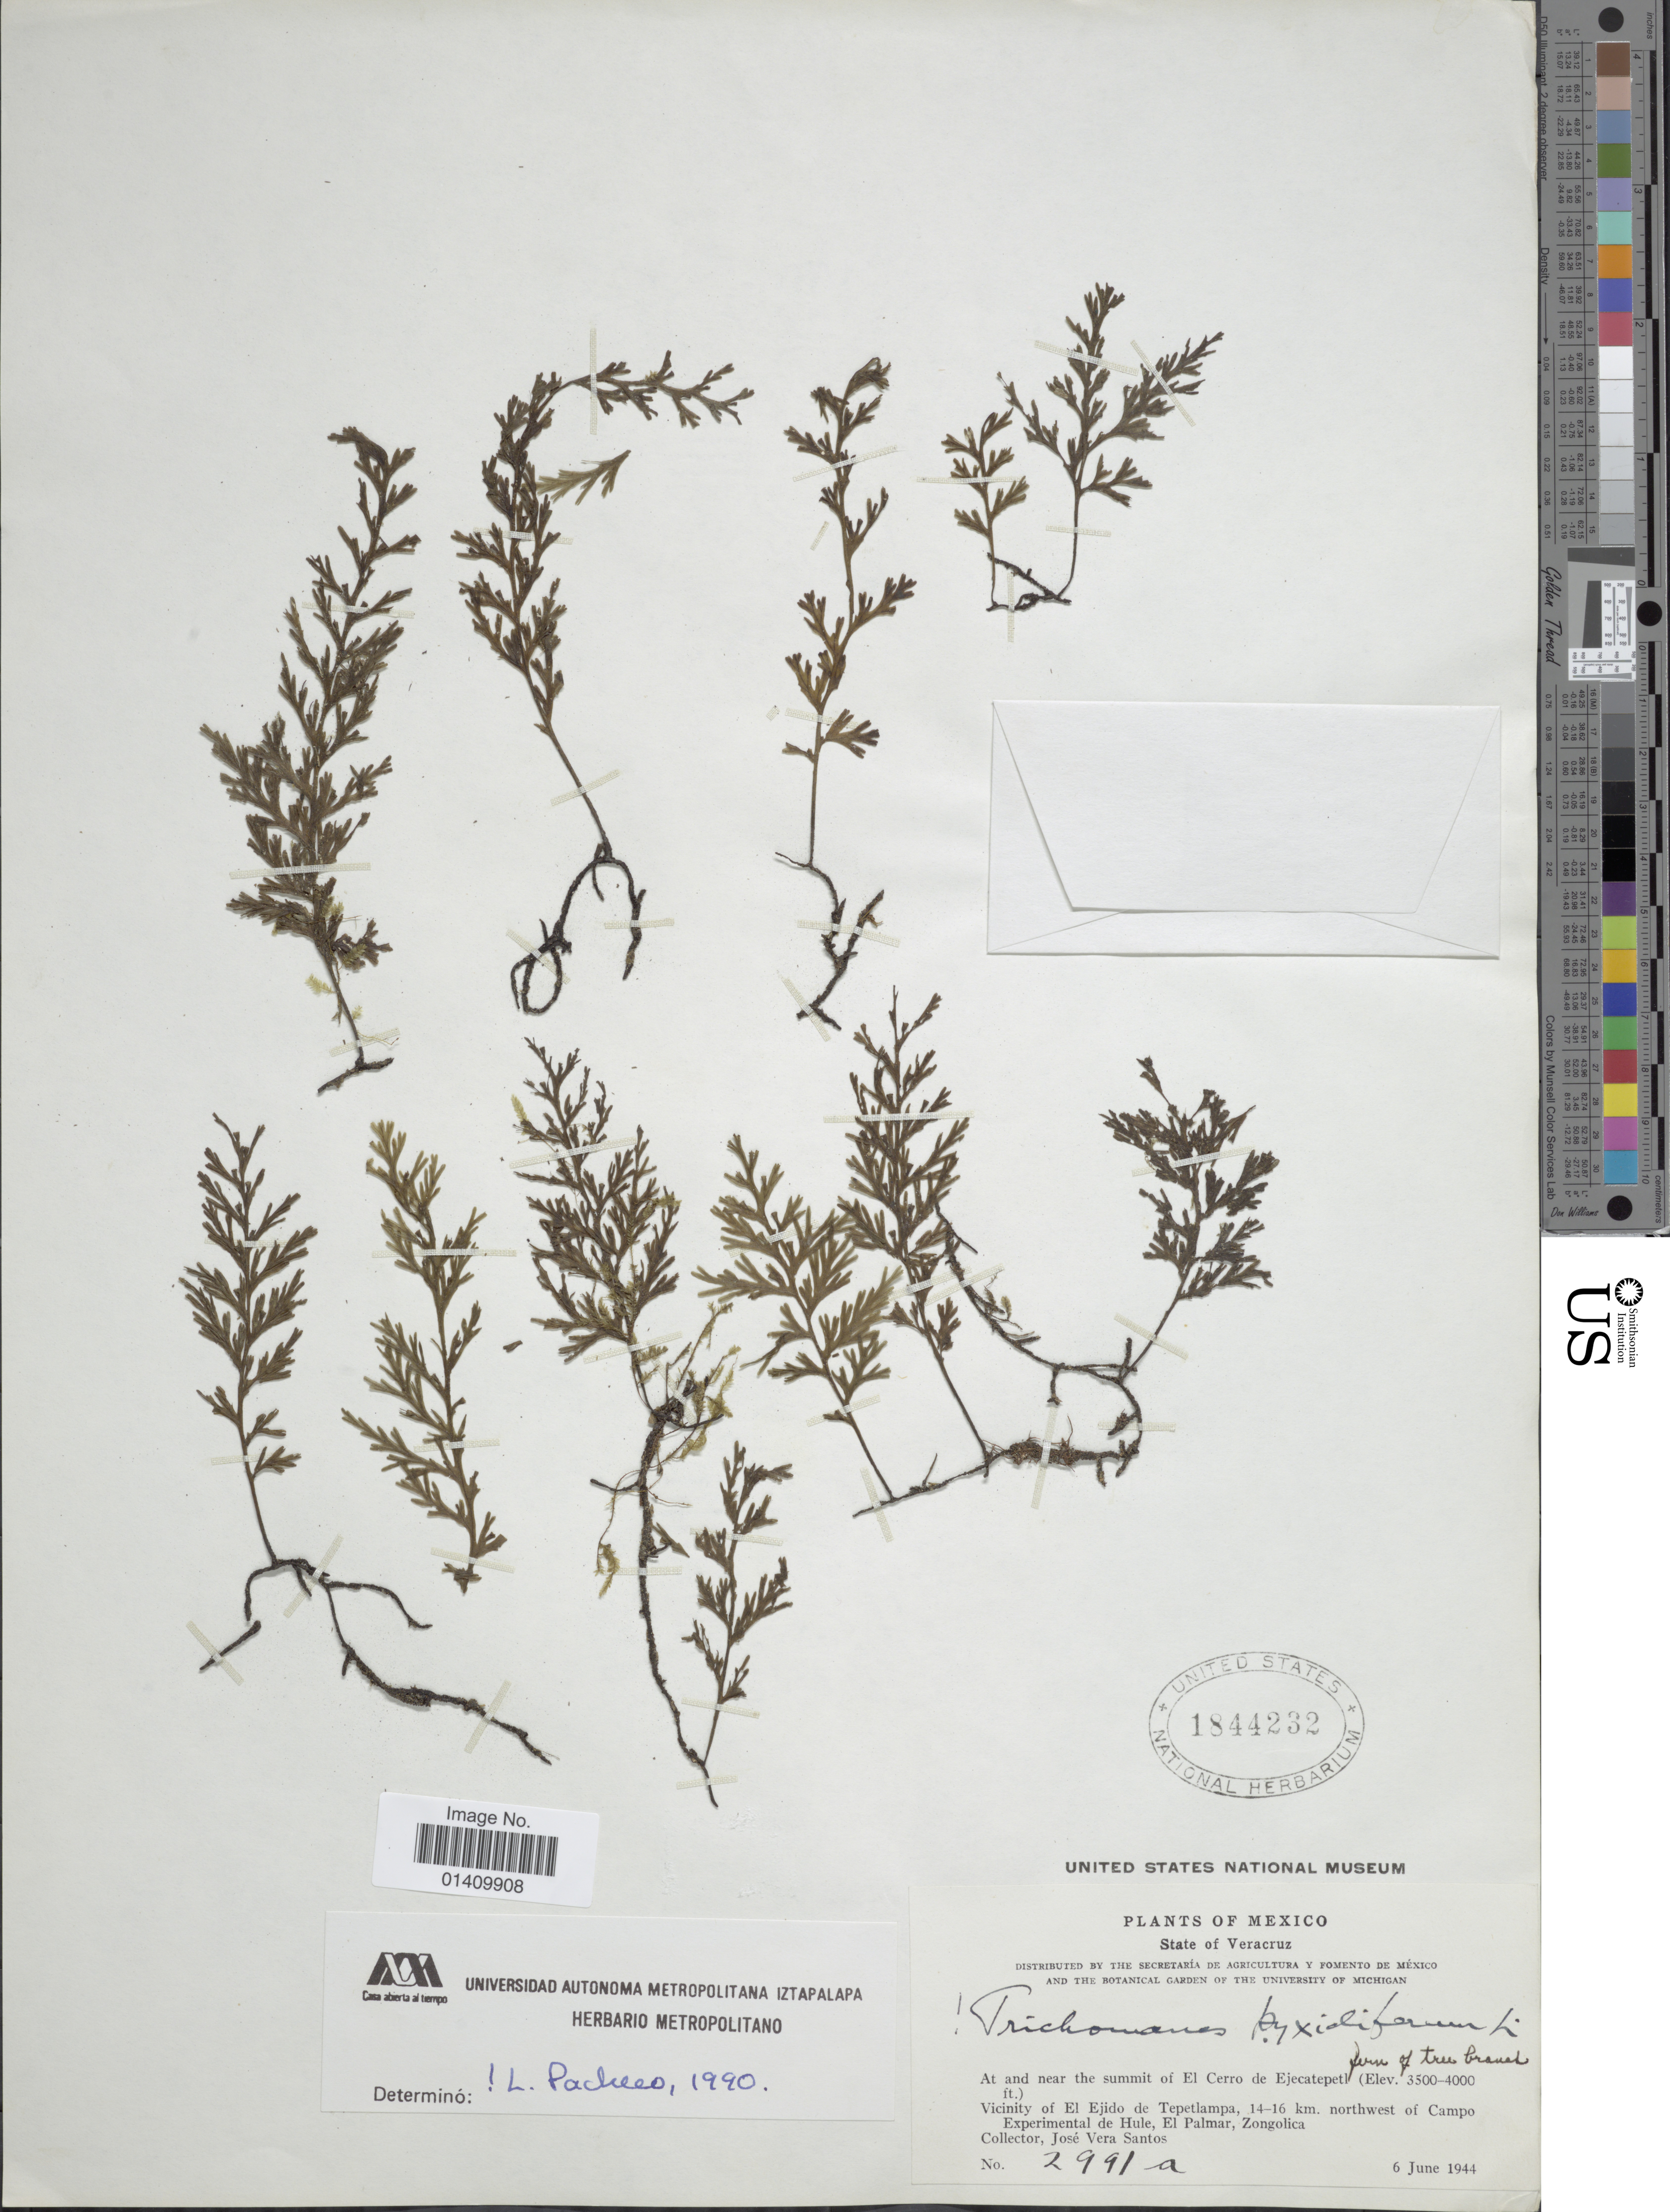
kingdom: Plantae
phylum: Tracheophyta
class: Polypodiopsida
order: Hymenophyllales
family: Hymenophyllaceae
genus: Polyphlebium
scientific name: Polyphlebium pyxidiferum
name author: (L.) Ebihara & Dubuisson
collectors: J. Vera Santos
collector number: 2991a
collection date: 1944-06-06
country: Mexico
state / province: Veracruz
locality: State of Veracruz at and near the summit of El Cerro de Ejecatepet vicinity of El Ejido de Tepetlampa 14-16km northwest of Campo Experimental de Hule, El Palmar Zongolica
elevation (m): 1067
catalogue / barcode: US 1844232